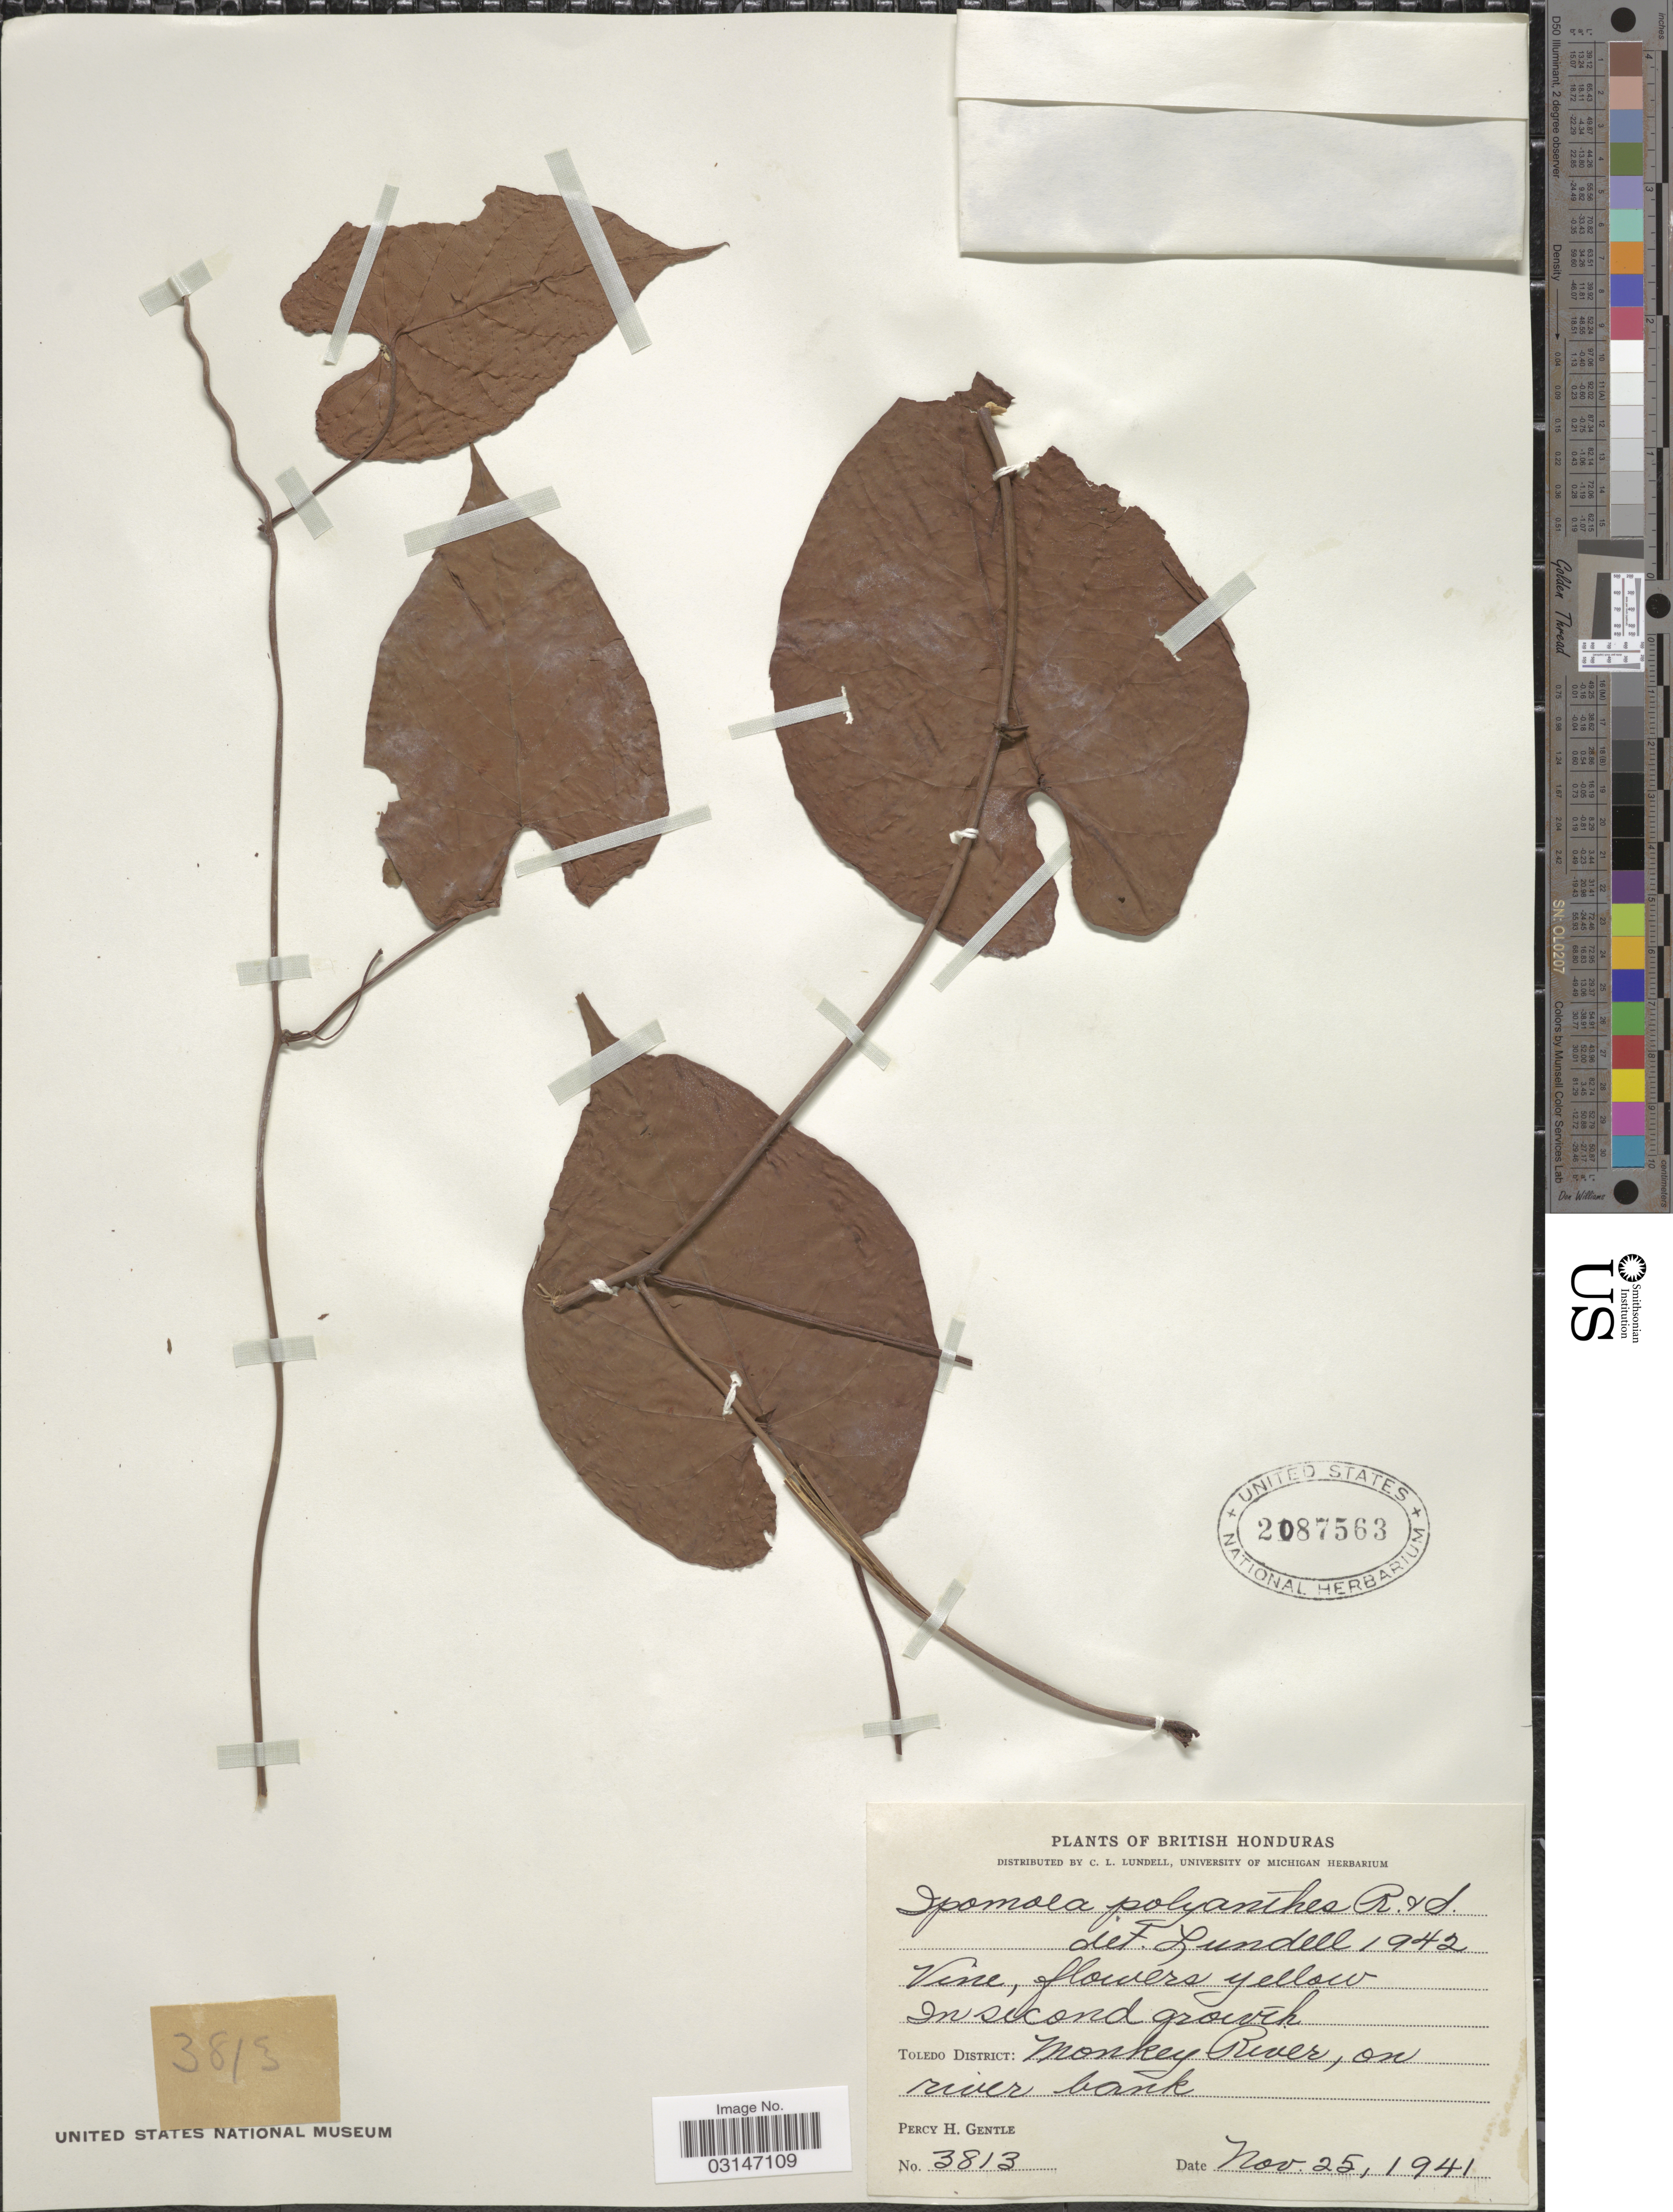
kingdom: Plantae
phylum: Tracheophyta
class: Magnoliopsida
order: Solanales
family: Convolvulaceae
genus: Camonea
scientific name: Camonea umbellata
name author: (L.) A. R. Simões & Staples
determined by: Strong, Mark T., (BOT), Smithsonian Institution - National Museum of Natural History (UNITED STATES)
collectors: P. H. Gentle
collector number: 3813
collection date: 1941-12-25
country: Belize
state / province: Toledo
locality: British Honduras, Toledo District: Monkey River, on river bank.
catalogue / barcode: US 2087563